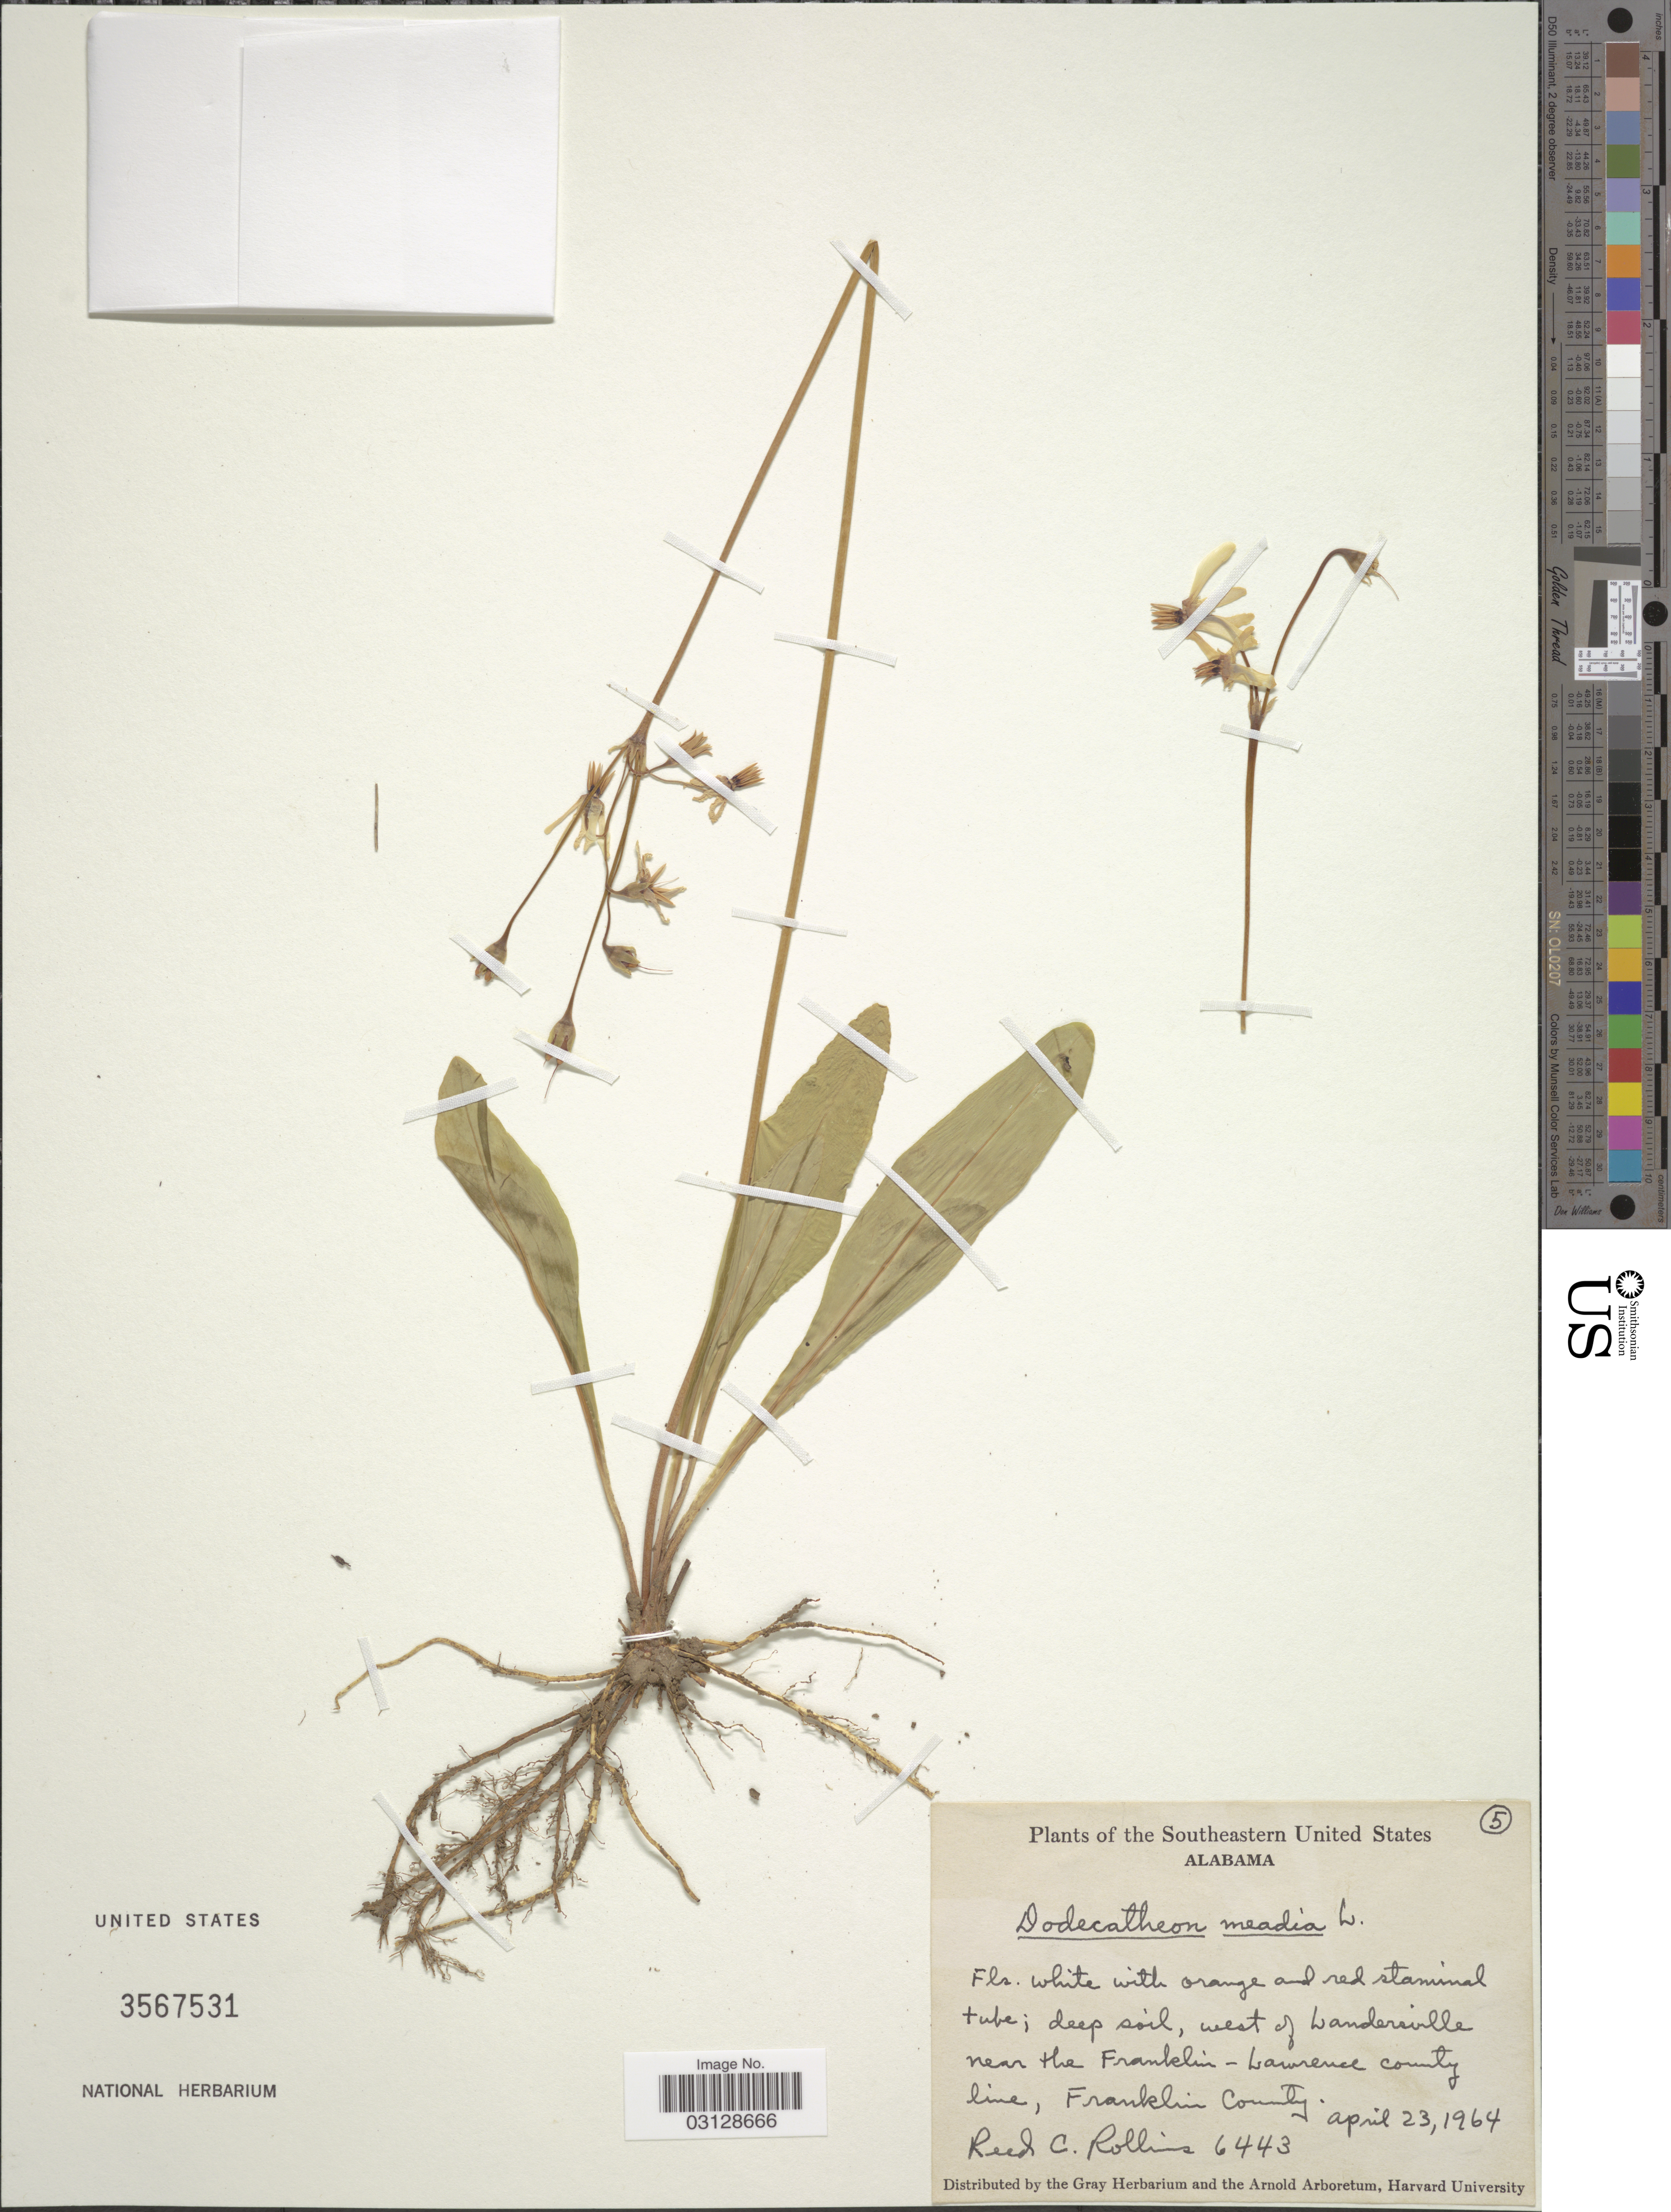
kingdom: Plantae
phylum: Tracheophyta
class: Magnoliopsida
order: Ericales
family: Primulaceae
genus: Dodecatheon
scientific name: Dodecatheon meadia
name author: L.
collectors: R. C. Rollins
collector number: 6443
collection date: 1964-04-23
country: United States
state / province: Alabama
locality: West of Landersville, near the Franklin - Lawrence county line, Franklin County.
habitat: deep soil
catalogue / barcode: US 3567531